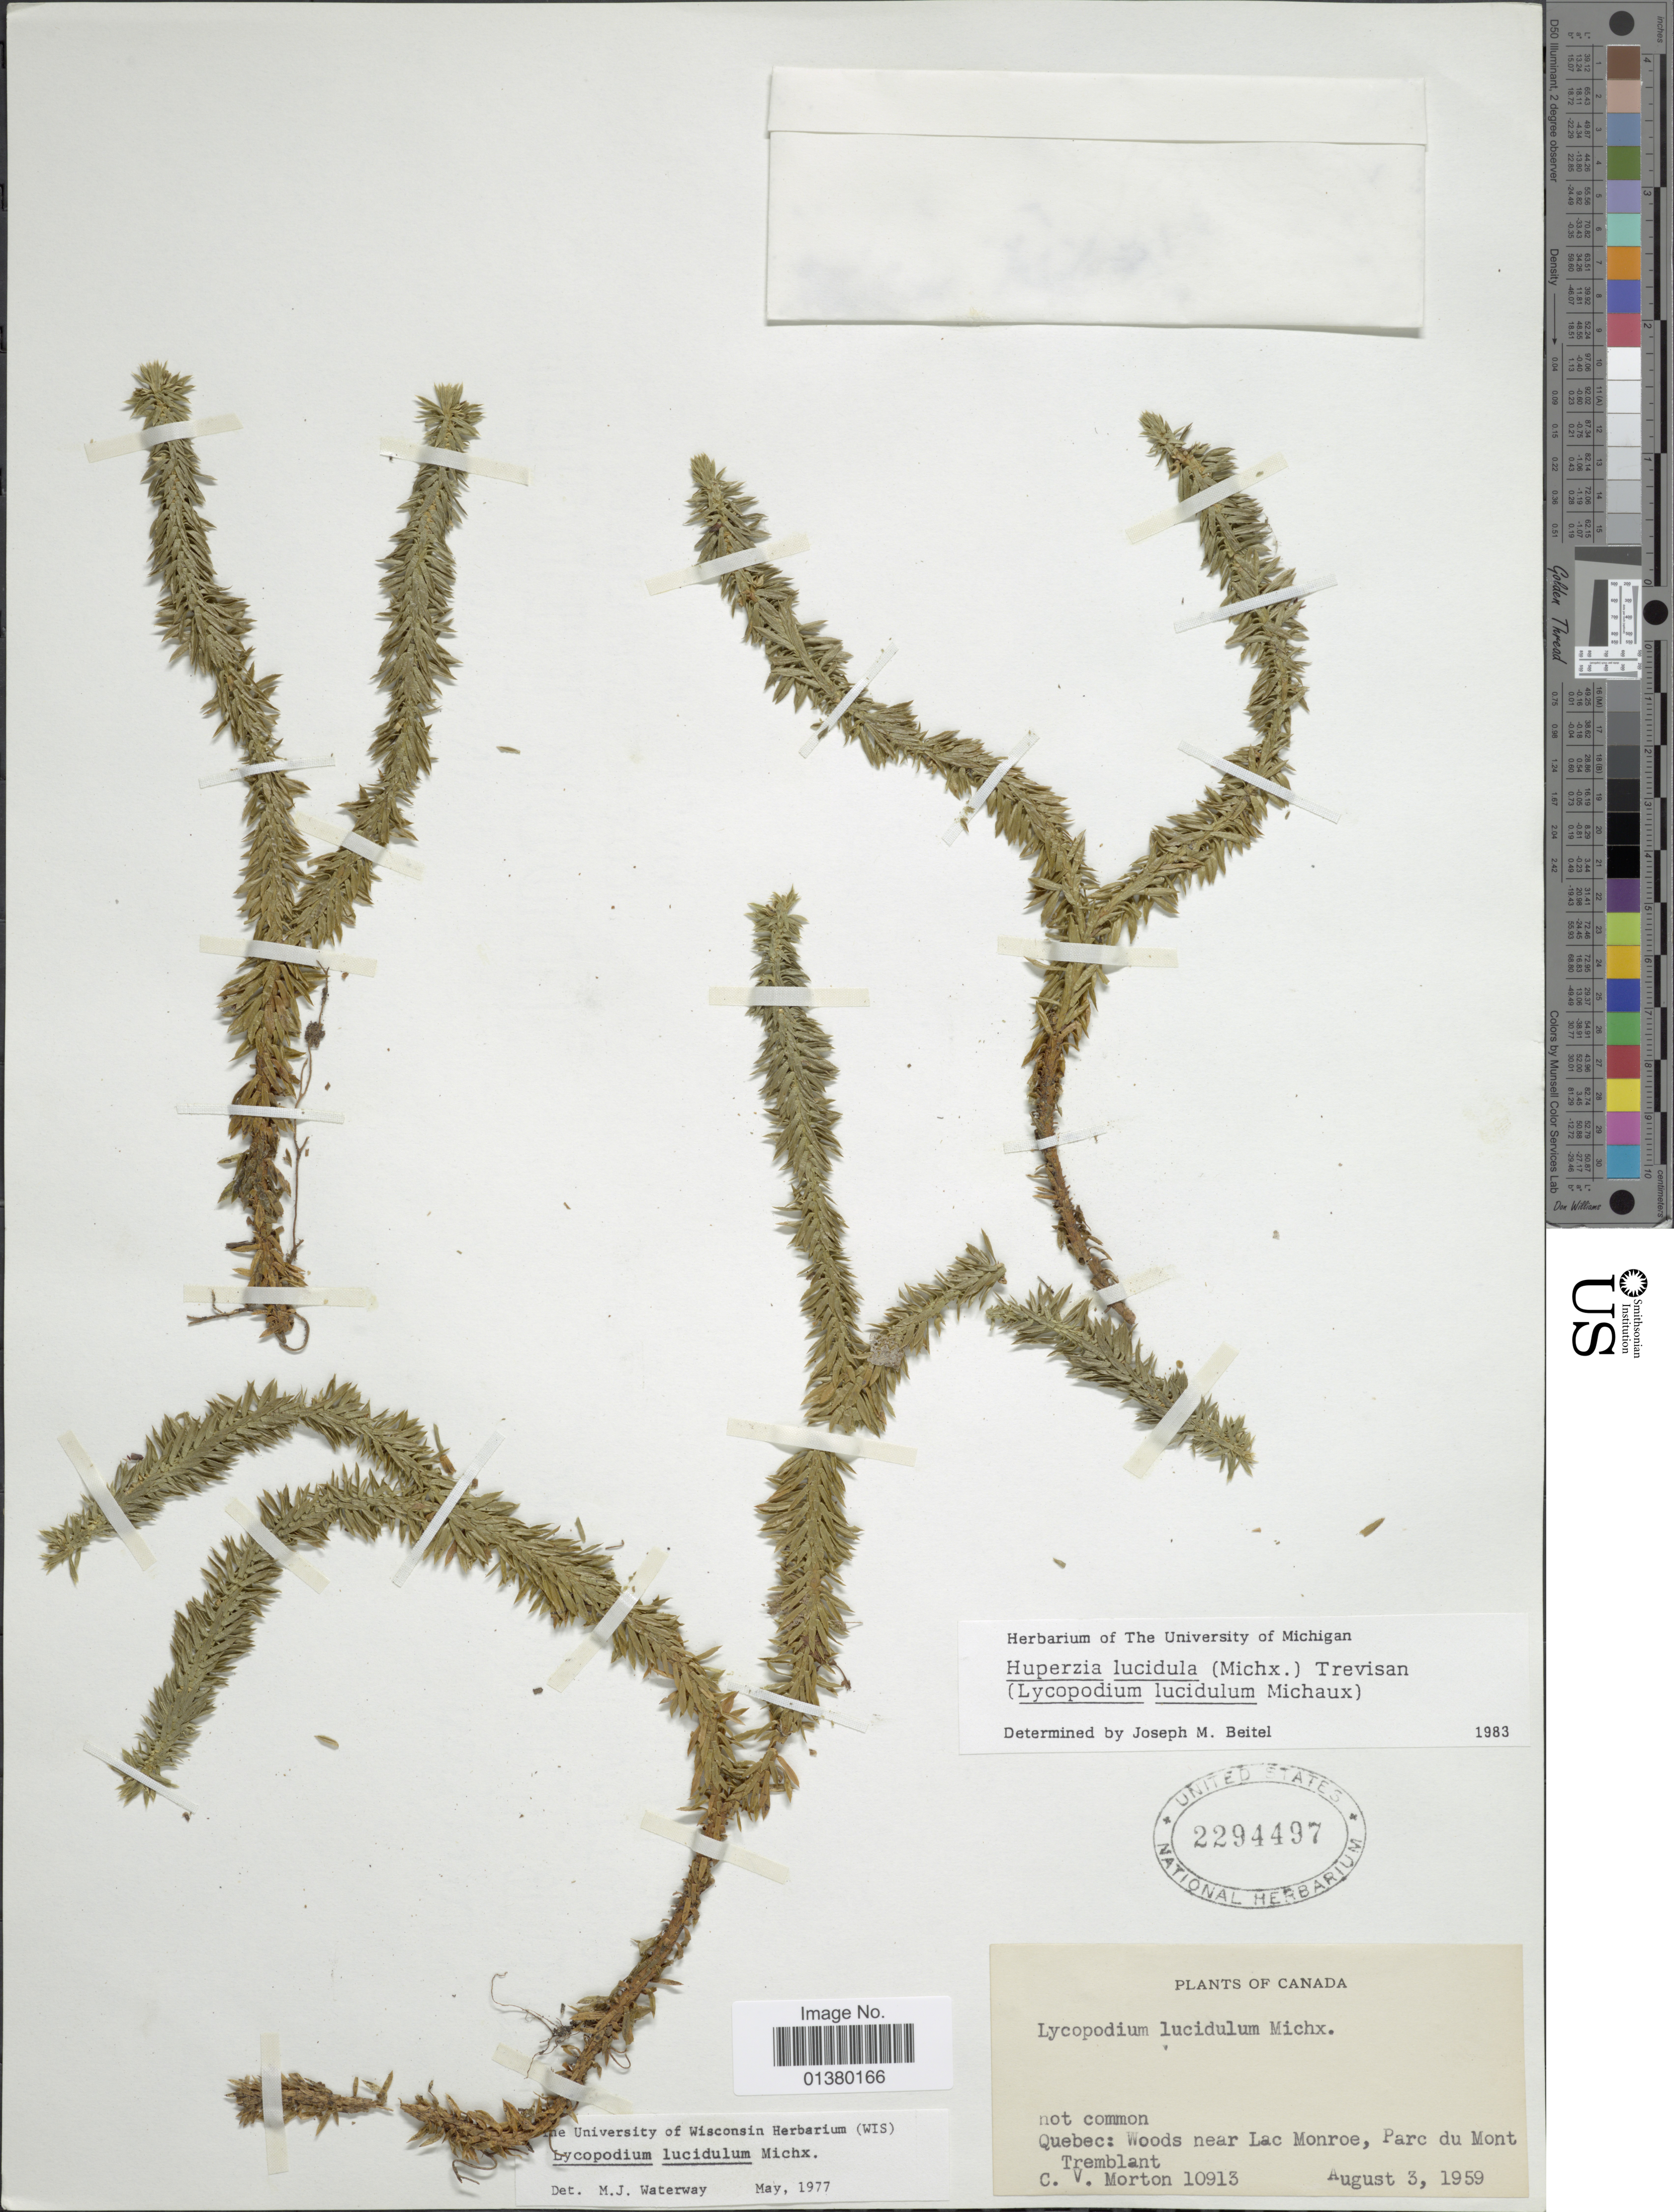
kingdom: Plantae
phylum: Tracheophyta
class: Lycopodiopsida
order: Lycopodiales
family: Lycopodiaceae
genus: Huperzia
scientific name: Huperzia lucidula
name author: (Michx.) Trevis.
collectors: C. V. Morton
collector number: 10913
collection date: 1959-08-03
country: Canada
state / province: Quebec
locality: Woods near Lac Monroe, Parc du Mont Tremblant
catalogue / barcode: US 2294497